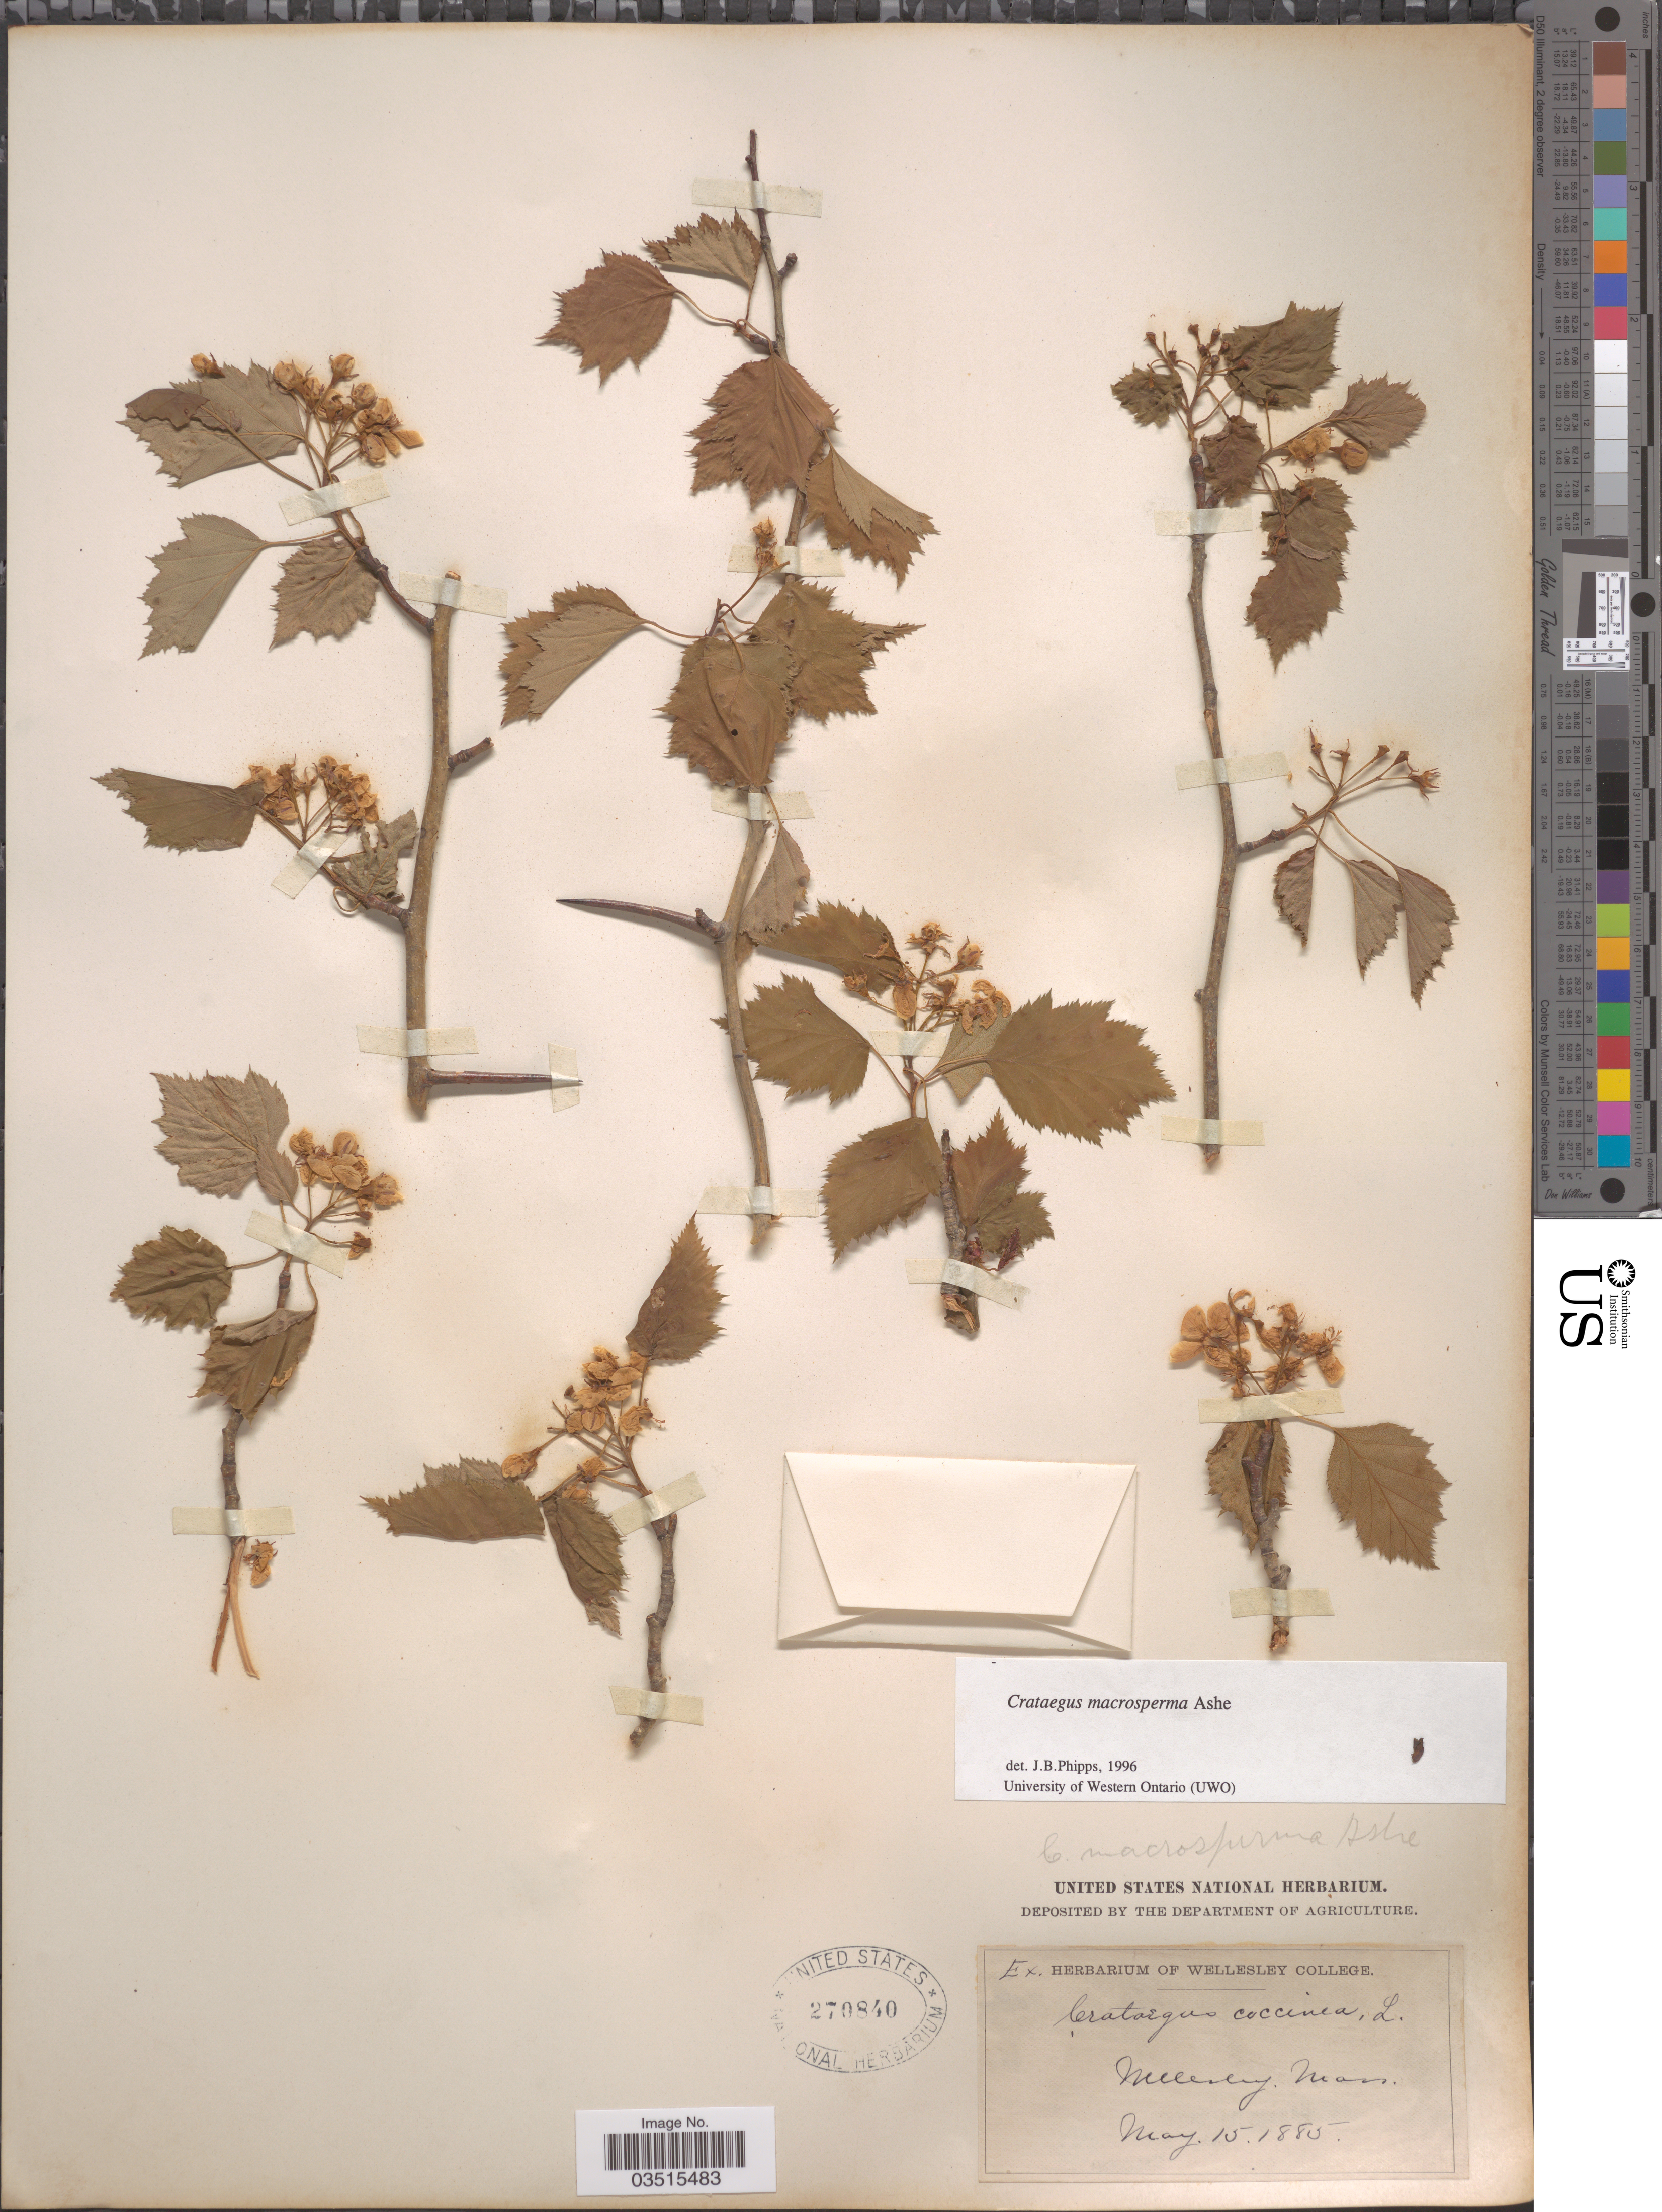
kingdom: Plantae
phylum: Tracheophyta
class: Magnoliopsida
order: Rosales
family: Rosaceae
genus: Crataegus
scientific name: Crataegus macrosperma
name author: Ashe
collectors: ex herb. Wellesley College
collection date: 1885-05-15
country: United States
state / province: Massachusetts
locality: Wellesley.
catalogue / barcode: US 270840